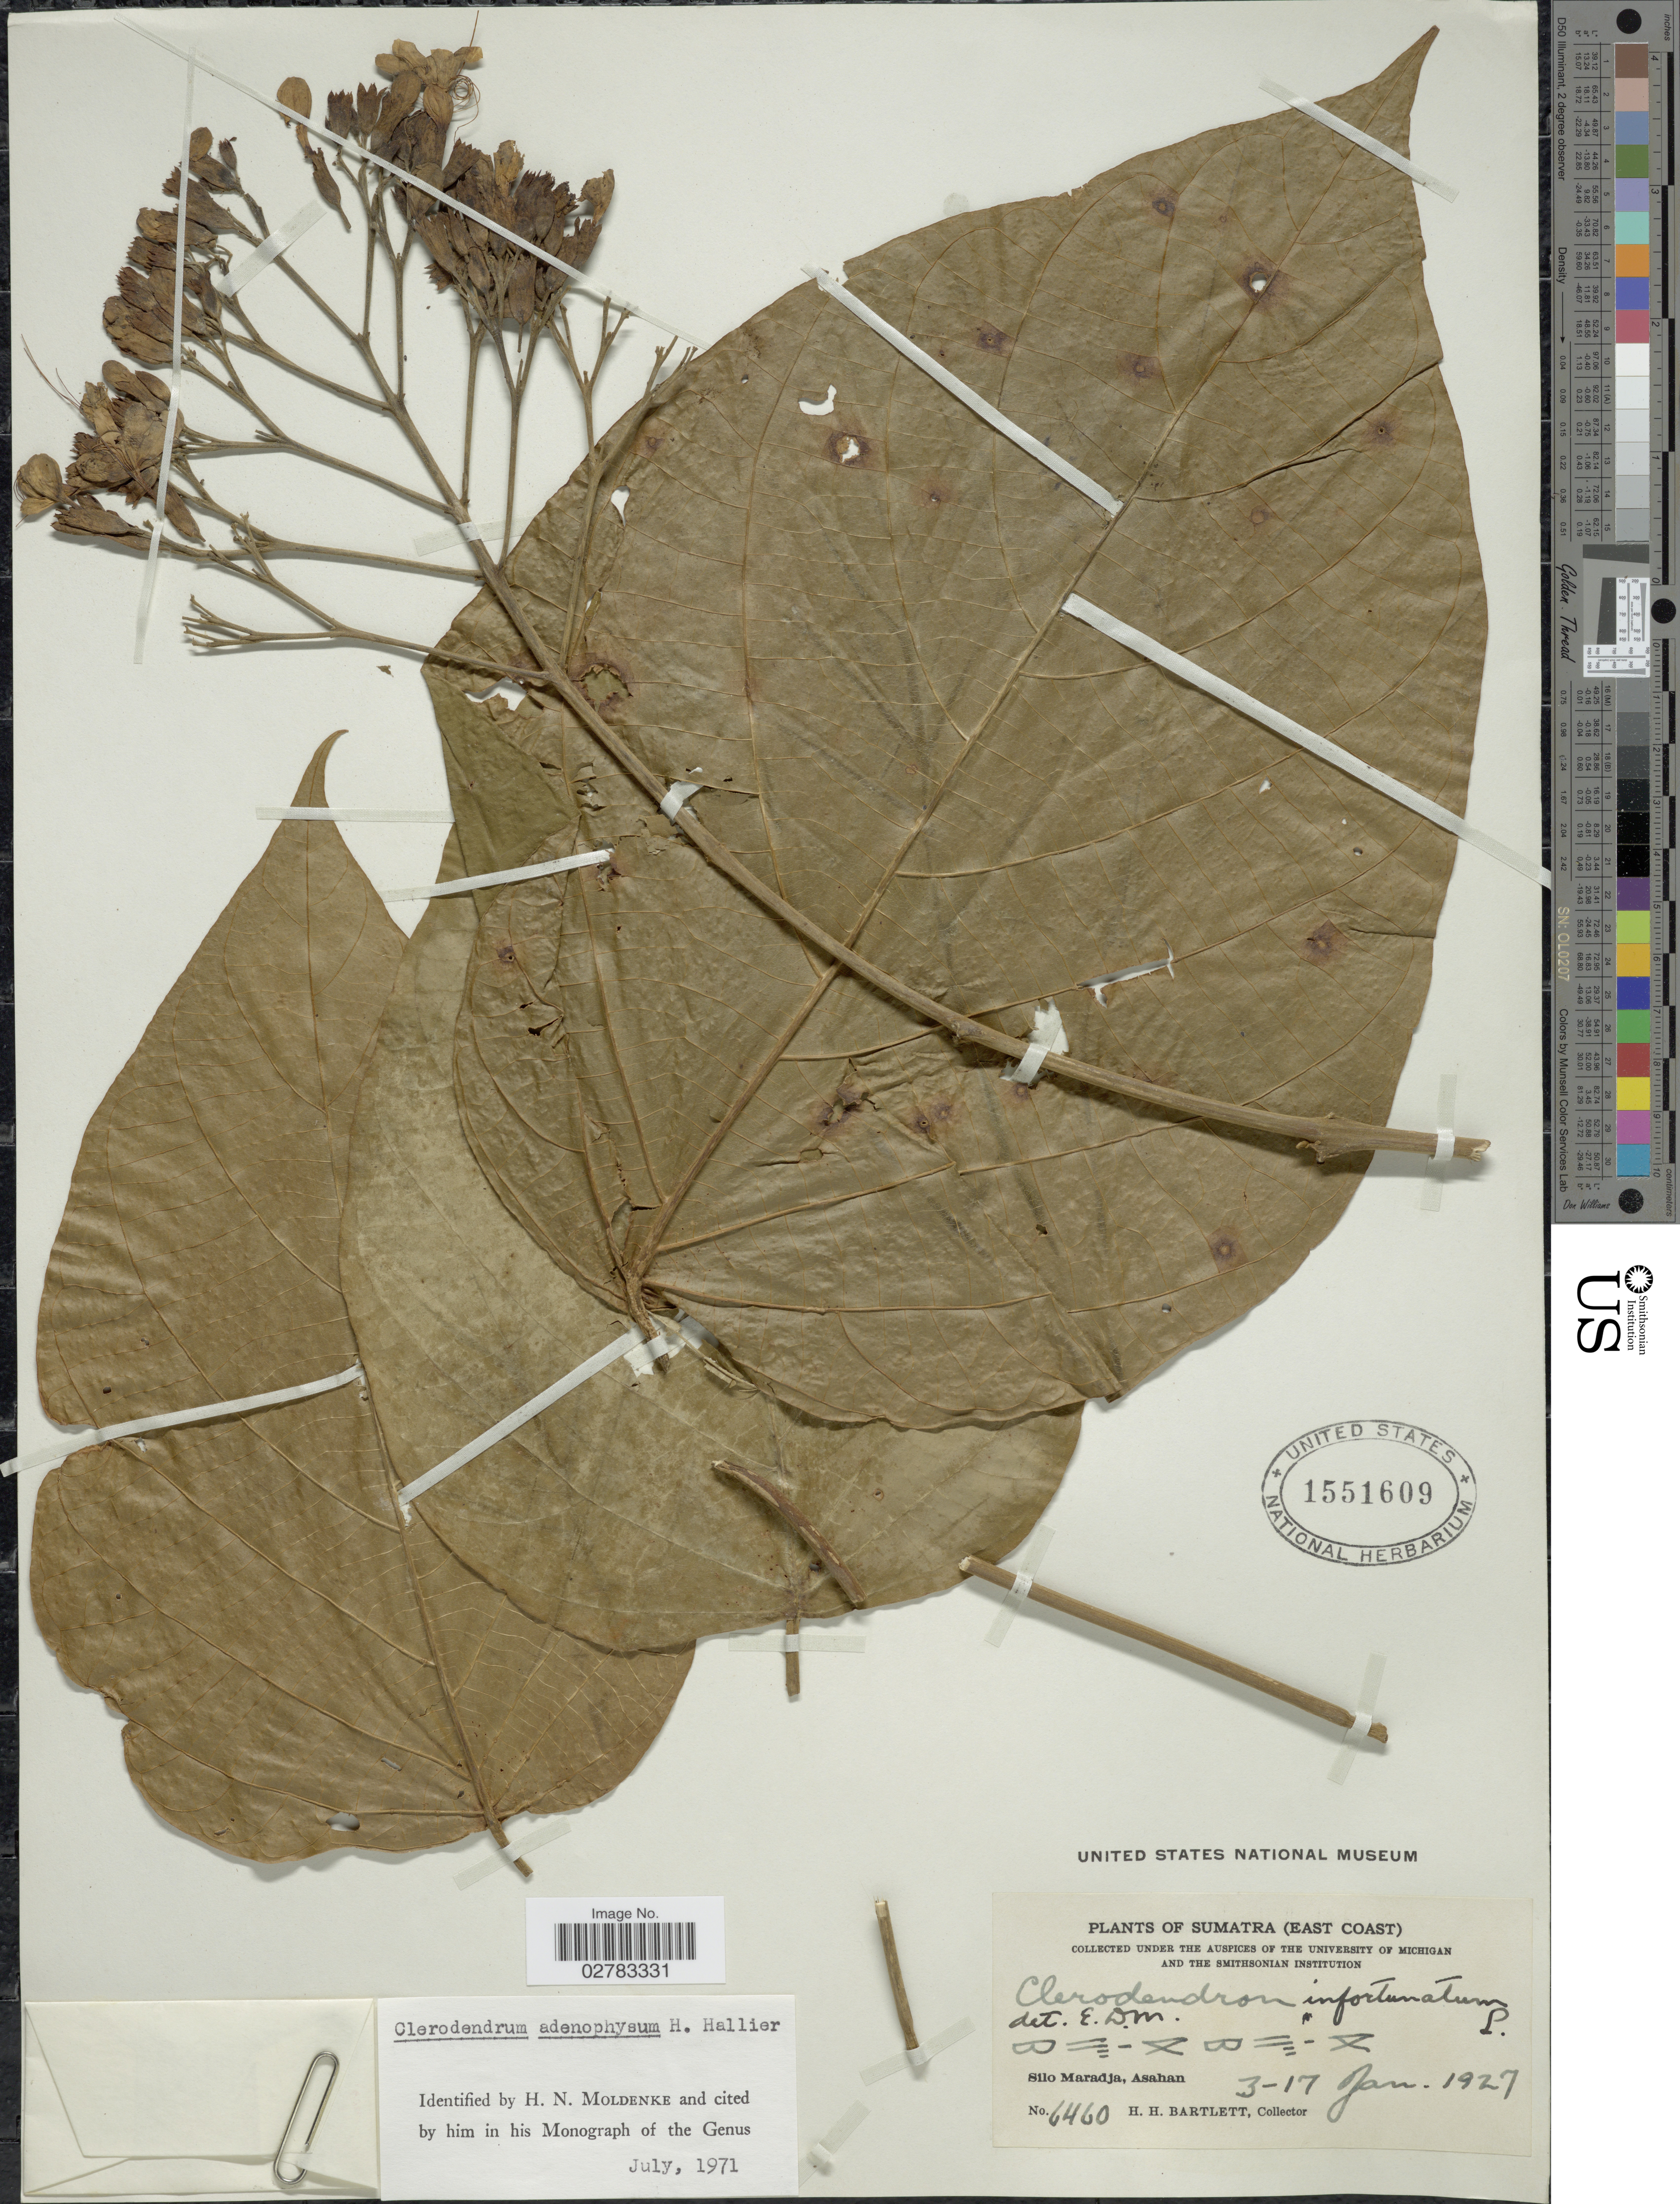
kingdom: Plantae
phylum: Tracheophyta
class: Magnoliopsida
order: Lamiales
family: Lamiaceae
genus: Clerodendrum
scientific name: Clerodendrum adenophysum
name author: Hall.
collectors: H. H. Bartlett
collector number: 6460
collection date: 1927-01-03/1927-01-17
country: Indonesia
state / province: Sumatra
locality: East Coast, Silo Maradja, Asahan.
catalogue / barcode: US 1551609